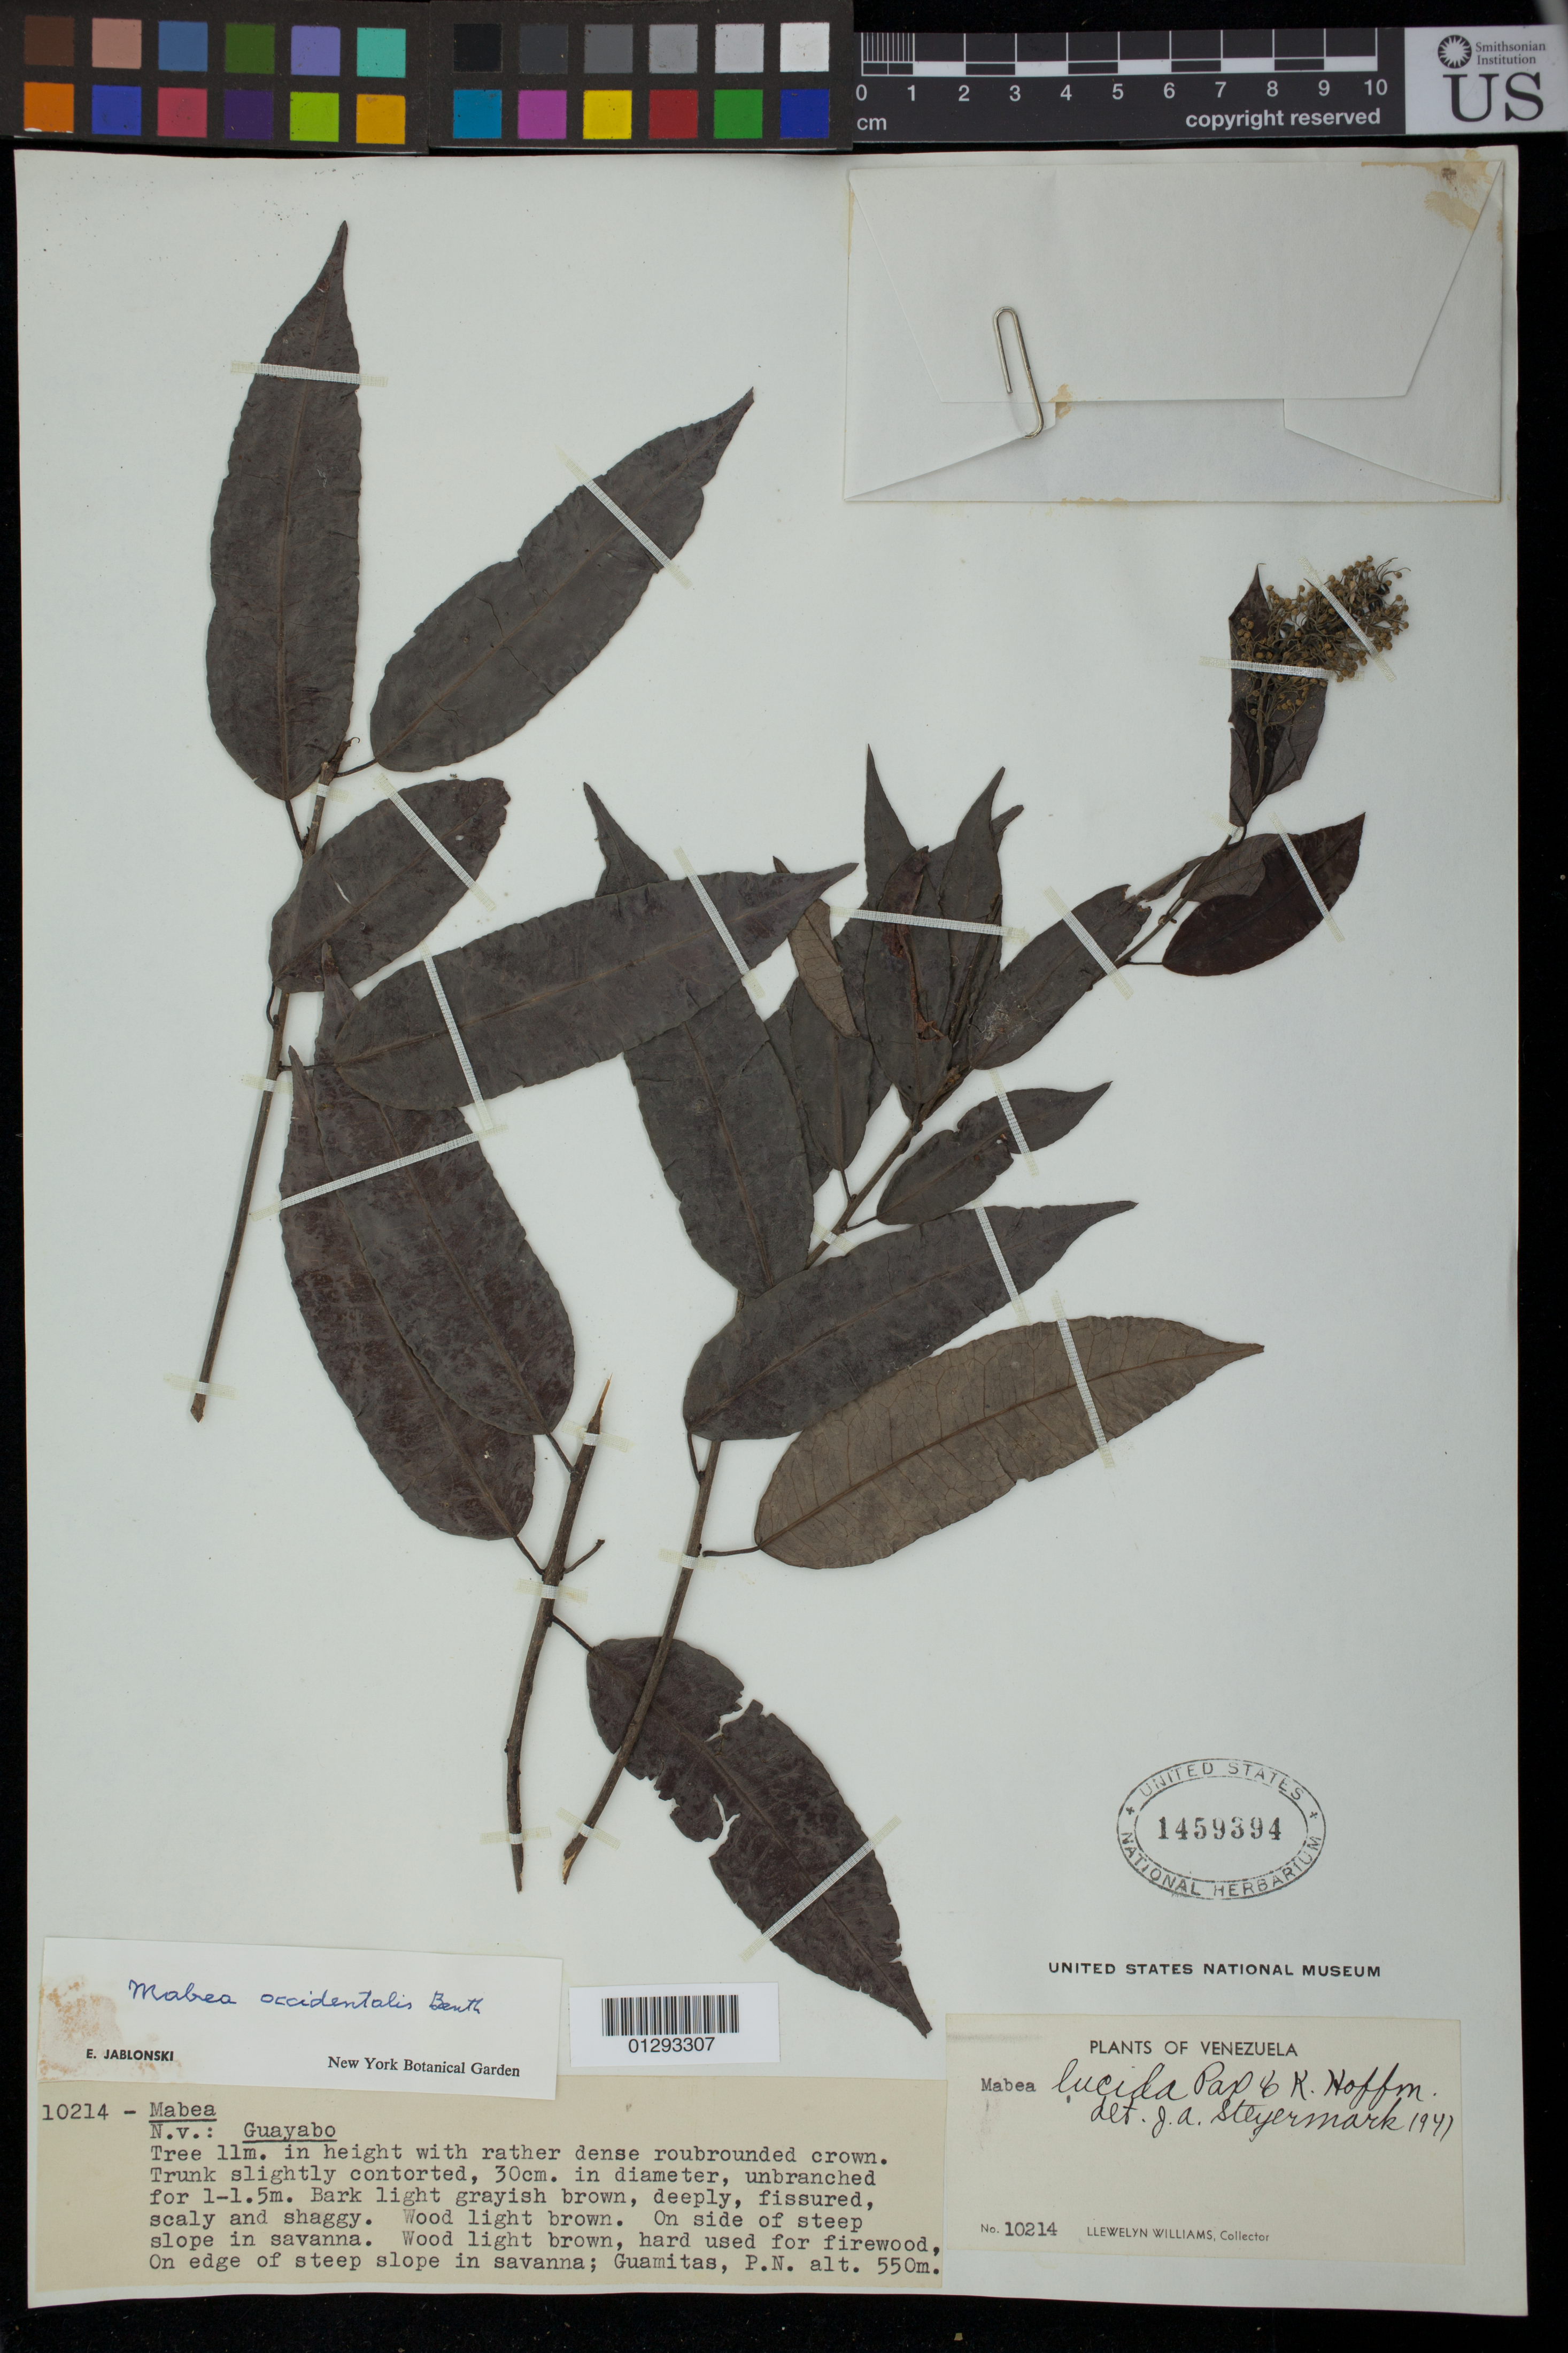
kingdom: Plantae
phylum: Tracheophyta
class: Magnoliopsida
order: Malpighiales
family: Euphorbiaceae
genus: Mabea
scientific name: Mabea occidentalis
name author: Benth.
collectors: L. Williams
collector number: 10214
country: Venezuela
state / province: Aragua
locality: Guamitas, P.N. [Parque Nacional]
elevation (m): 550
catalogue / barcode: US 1459394